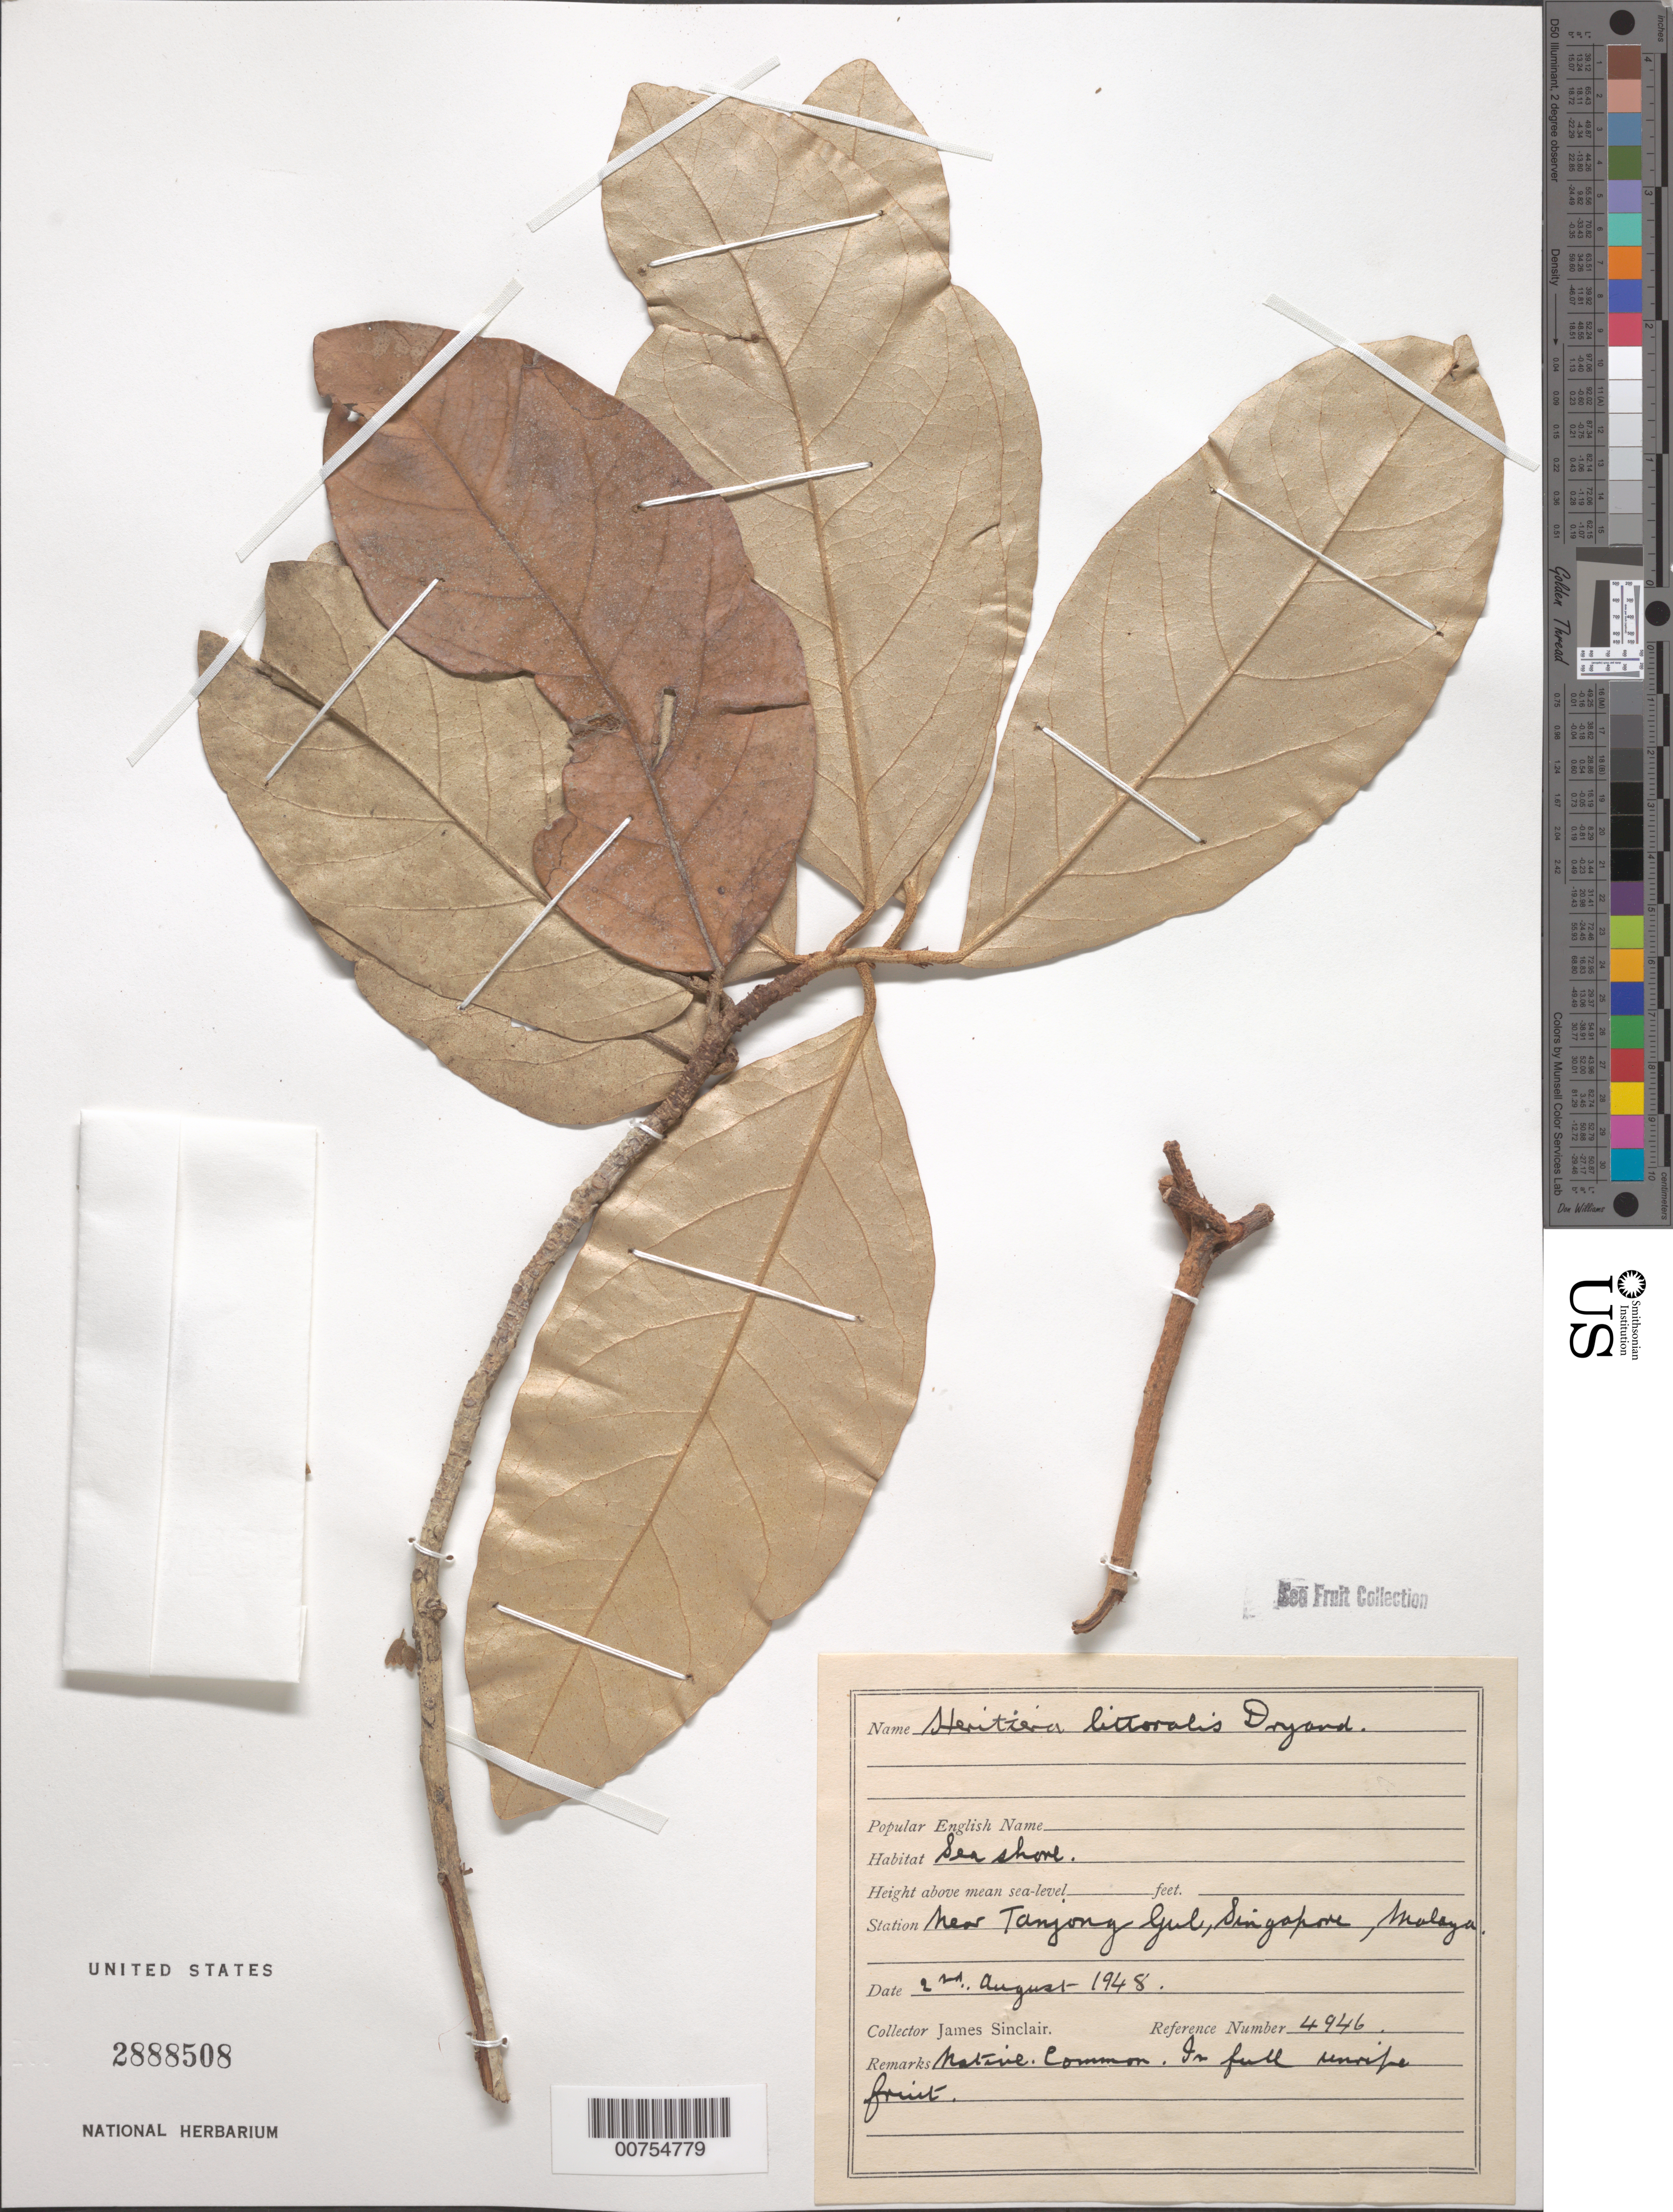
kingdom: Plantae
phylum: Tracheophyta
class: Magnoliopsida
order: Malvales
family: Malvaceae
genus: Heritiera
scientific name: Heritiera littoralis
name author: Aiton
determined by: Sinclair, James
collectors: J. Sinclair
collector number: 4946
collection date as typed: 02 Aug 1948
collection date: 1948-08-02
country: Singapore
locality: Near Tanjong Gul.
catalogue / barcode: US 2888508